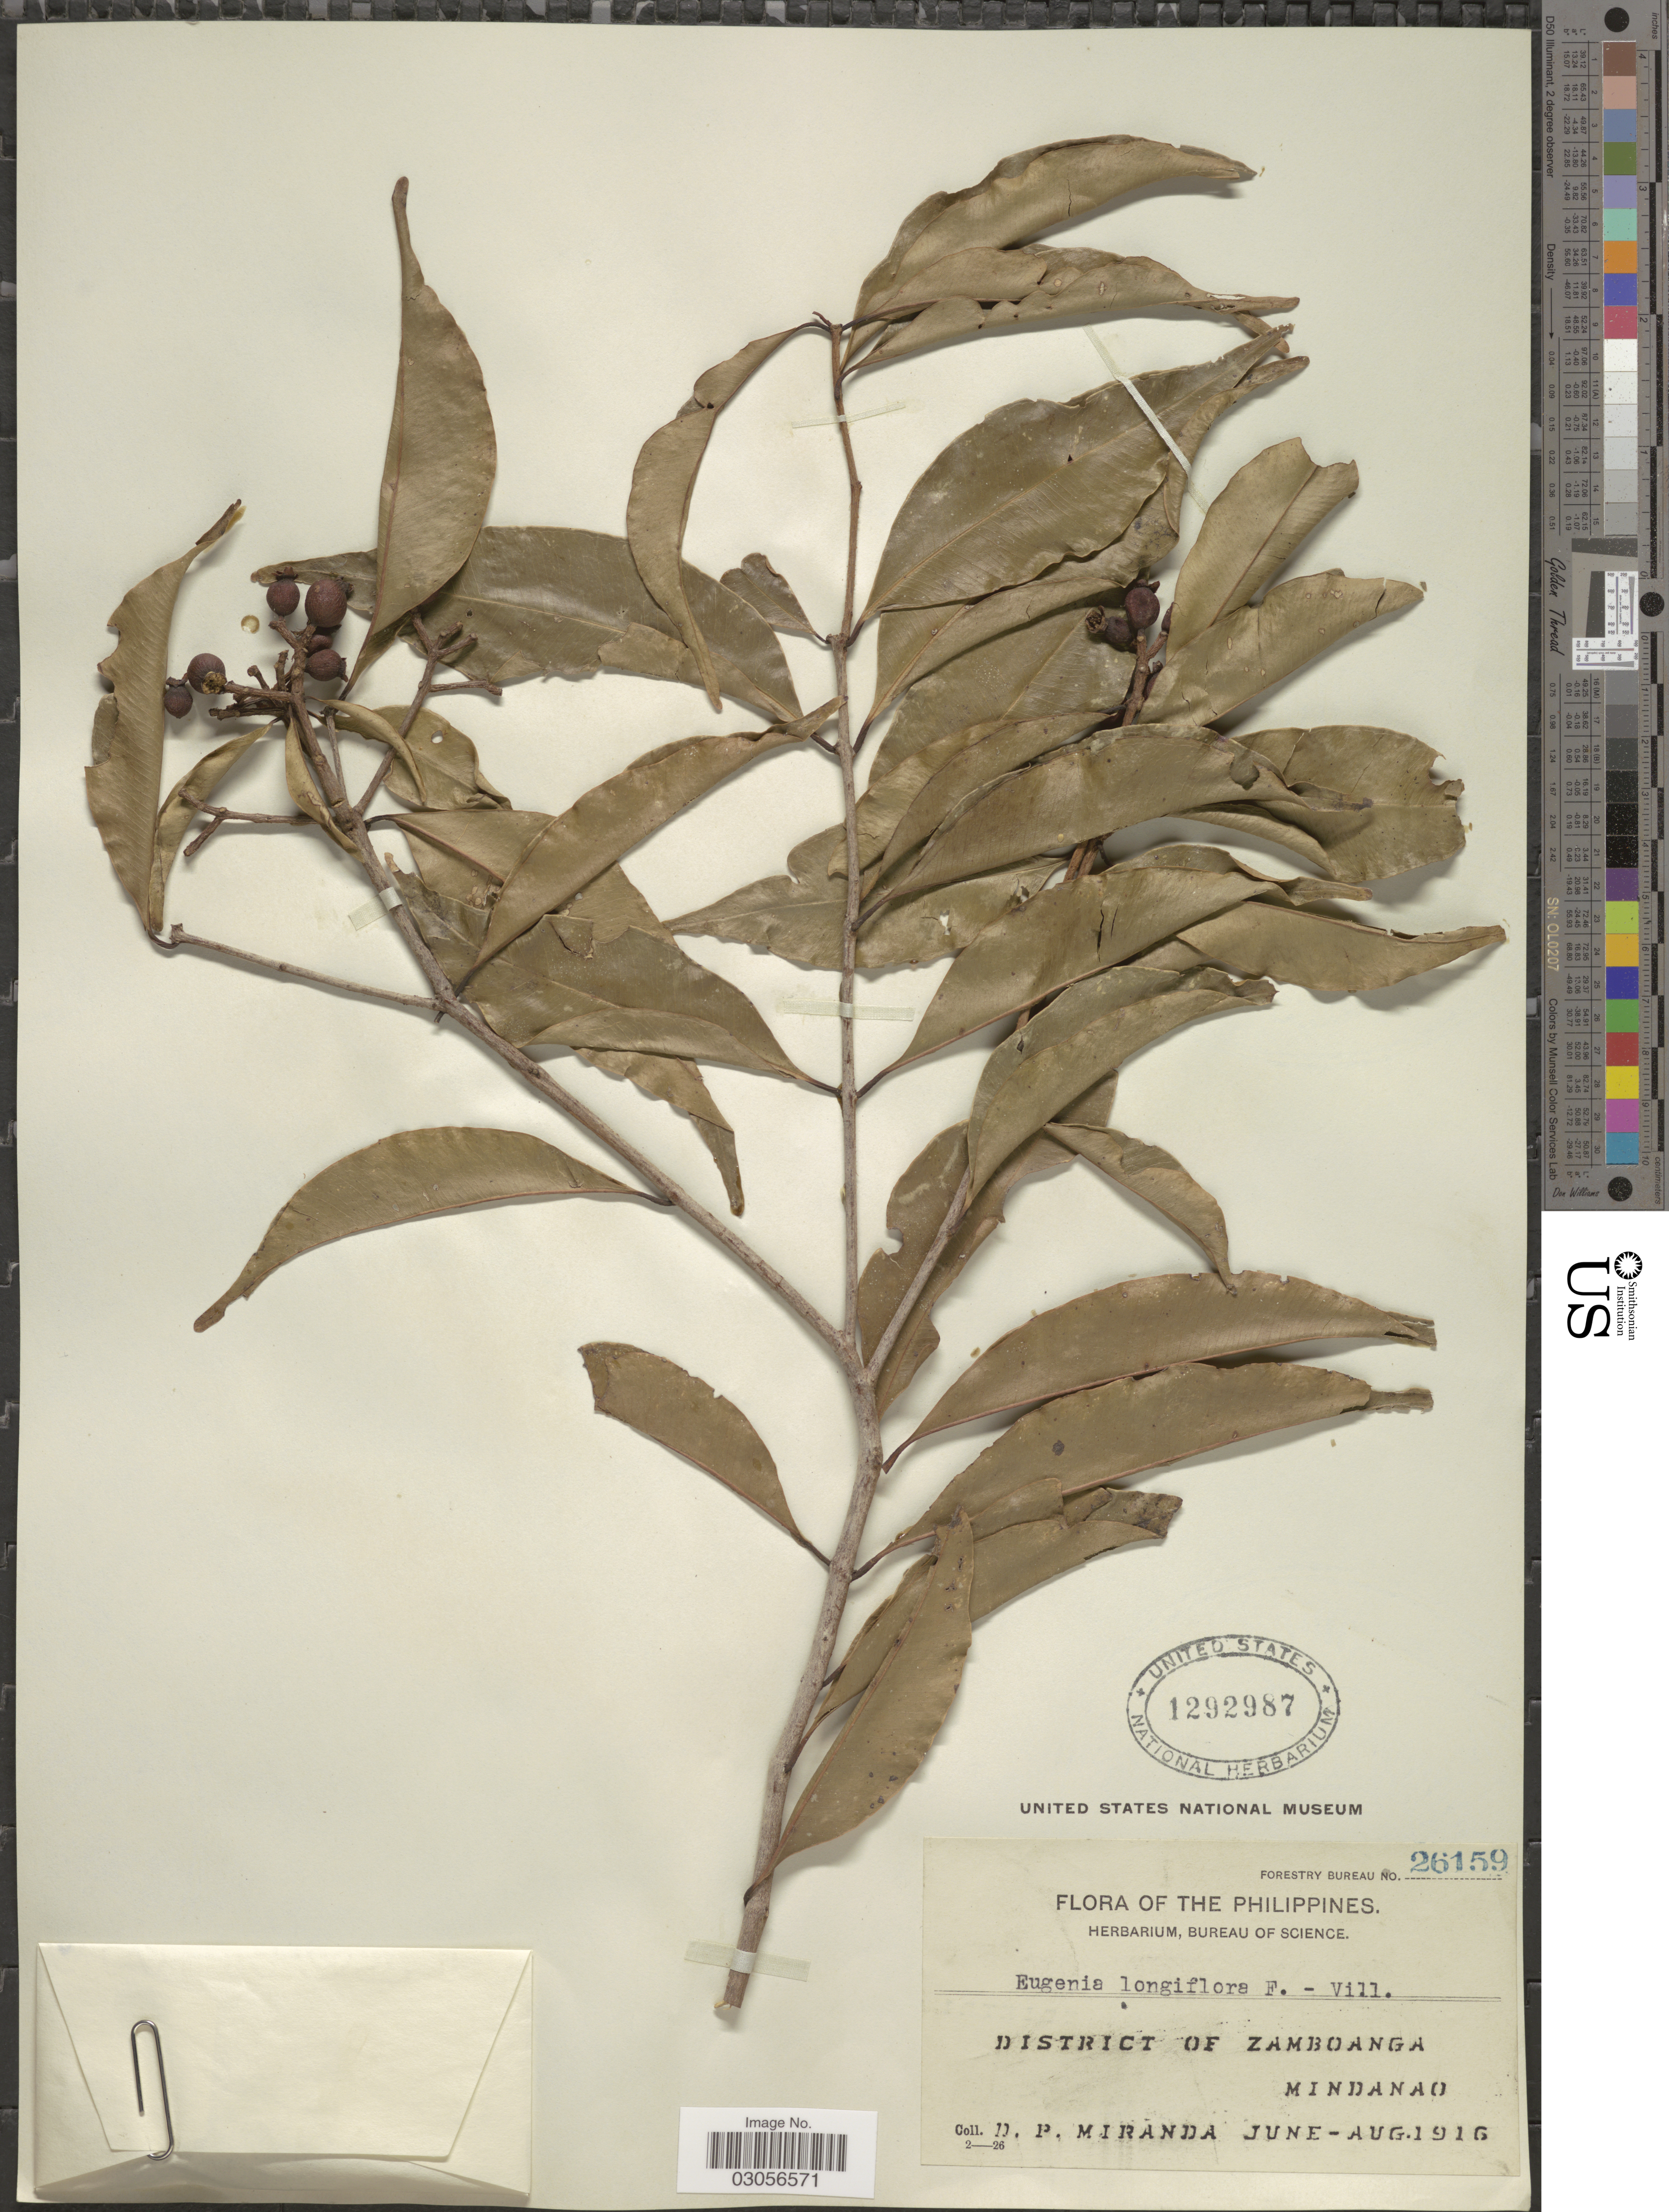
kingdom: Plantae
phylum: Tracheophyta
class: Magnoliopsida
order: Myrtales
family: Myrtaceae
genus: Syzygium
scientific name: Syzygium cerasiforme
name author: (Blume) Merr. & L.M. Perry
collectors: D. P. Miranda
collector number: Forestry Bureau 26159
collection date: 1916-06/1916-08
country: Philippines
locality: District of Zamboanga, Mindanao.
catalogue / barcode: US 1292987